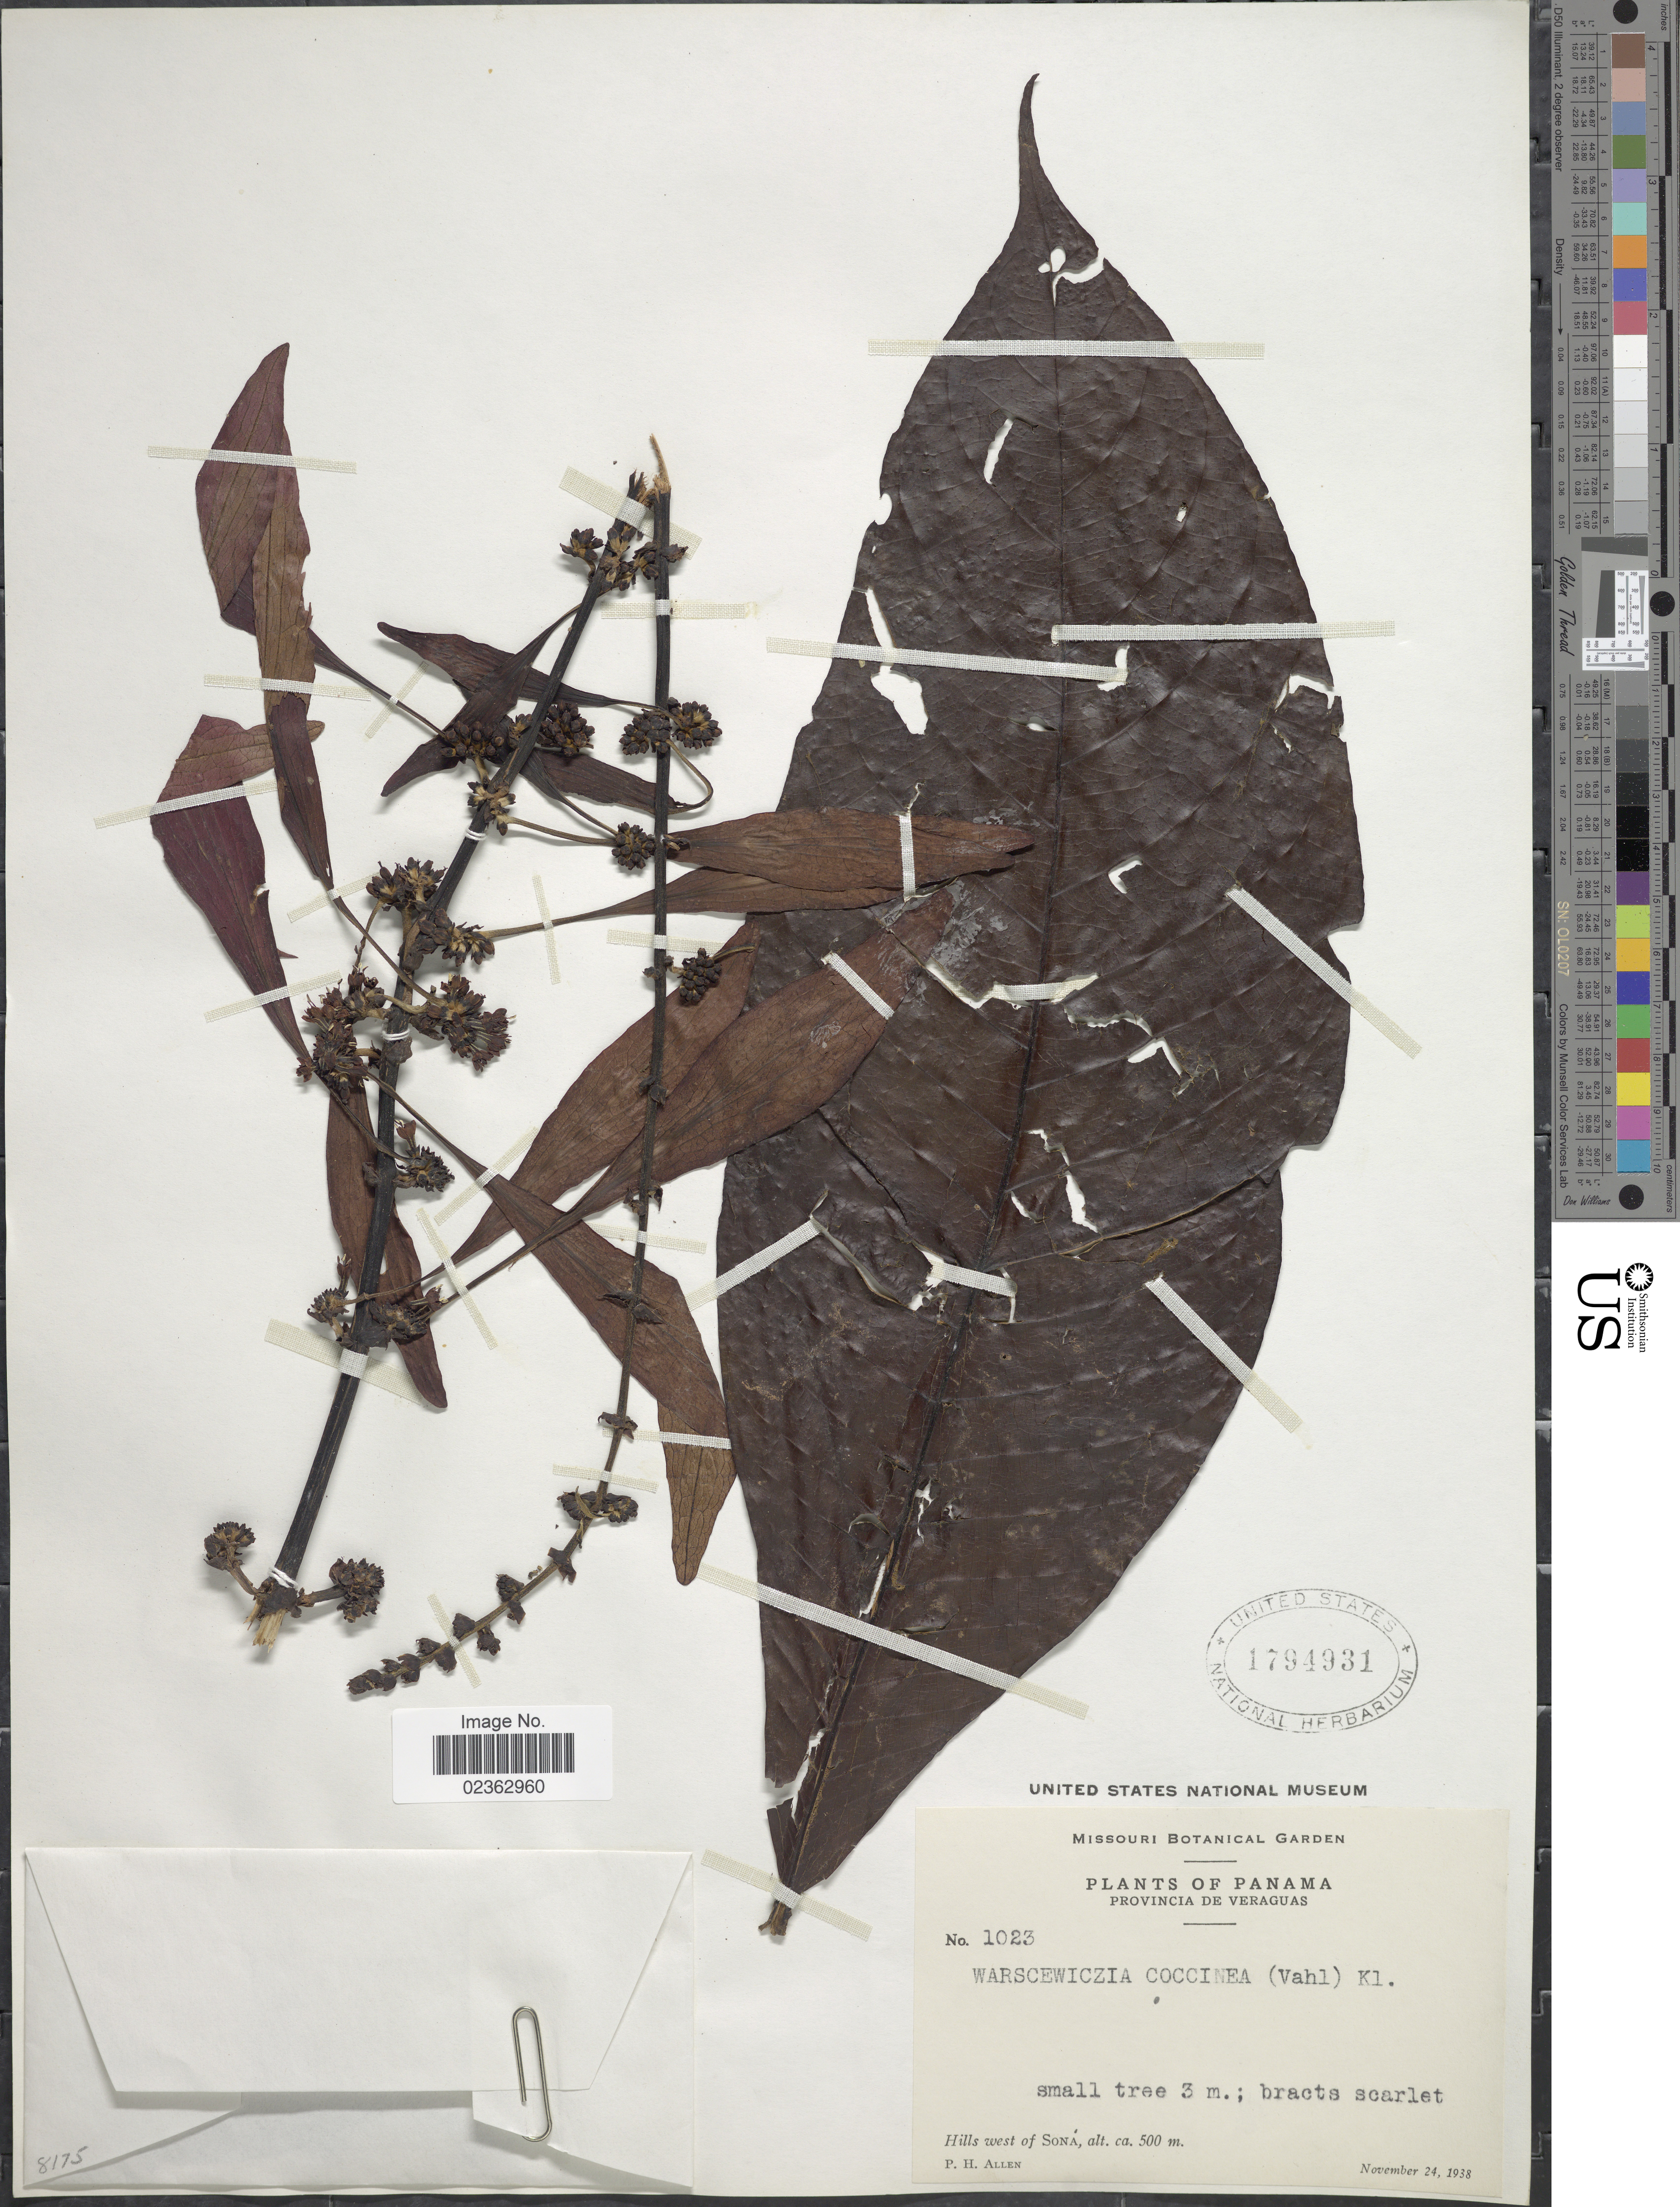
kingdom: Plantae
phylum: Tracheophyta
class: Magnoliopsida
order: Gentianales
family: Rubiaceae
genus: Warszewiczia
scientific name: Warszewiczia coccinea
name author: (Vahl) Klotzsch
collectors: P. H. Allen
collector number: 1023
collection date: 1938-11-24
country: Panama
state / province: Veraguas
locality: Hills west of Sona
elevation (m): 500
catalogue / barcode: US 1794931